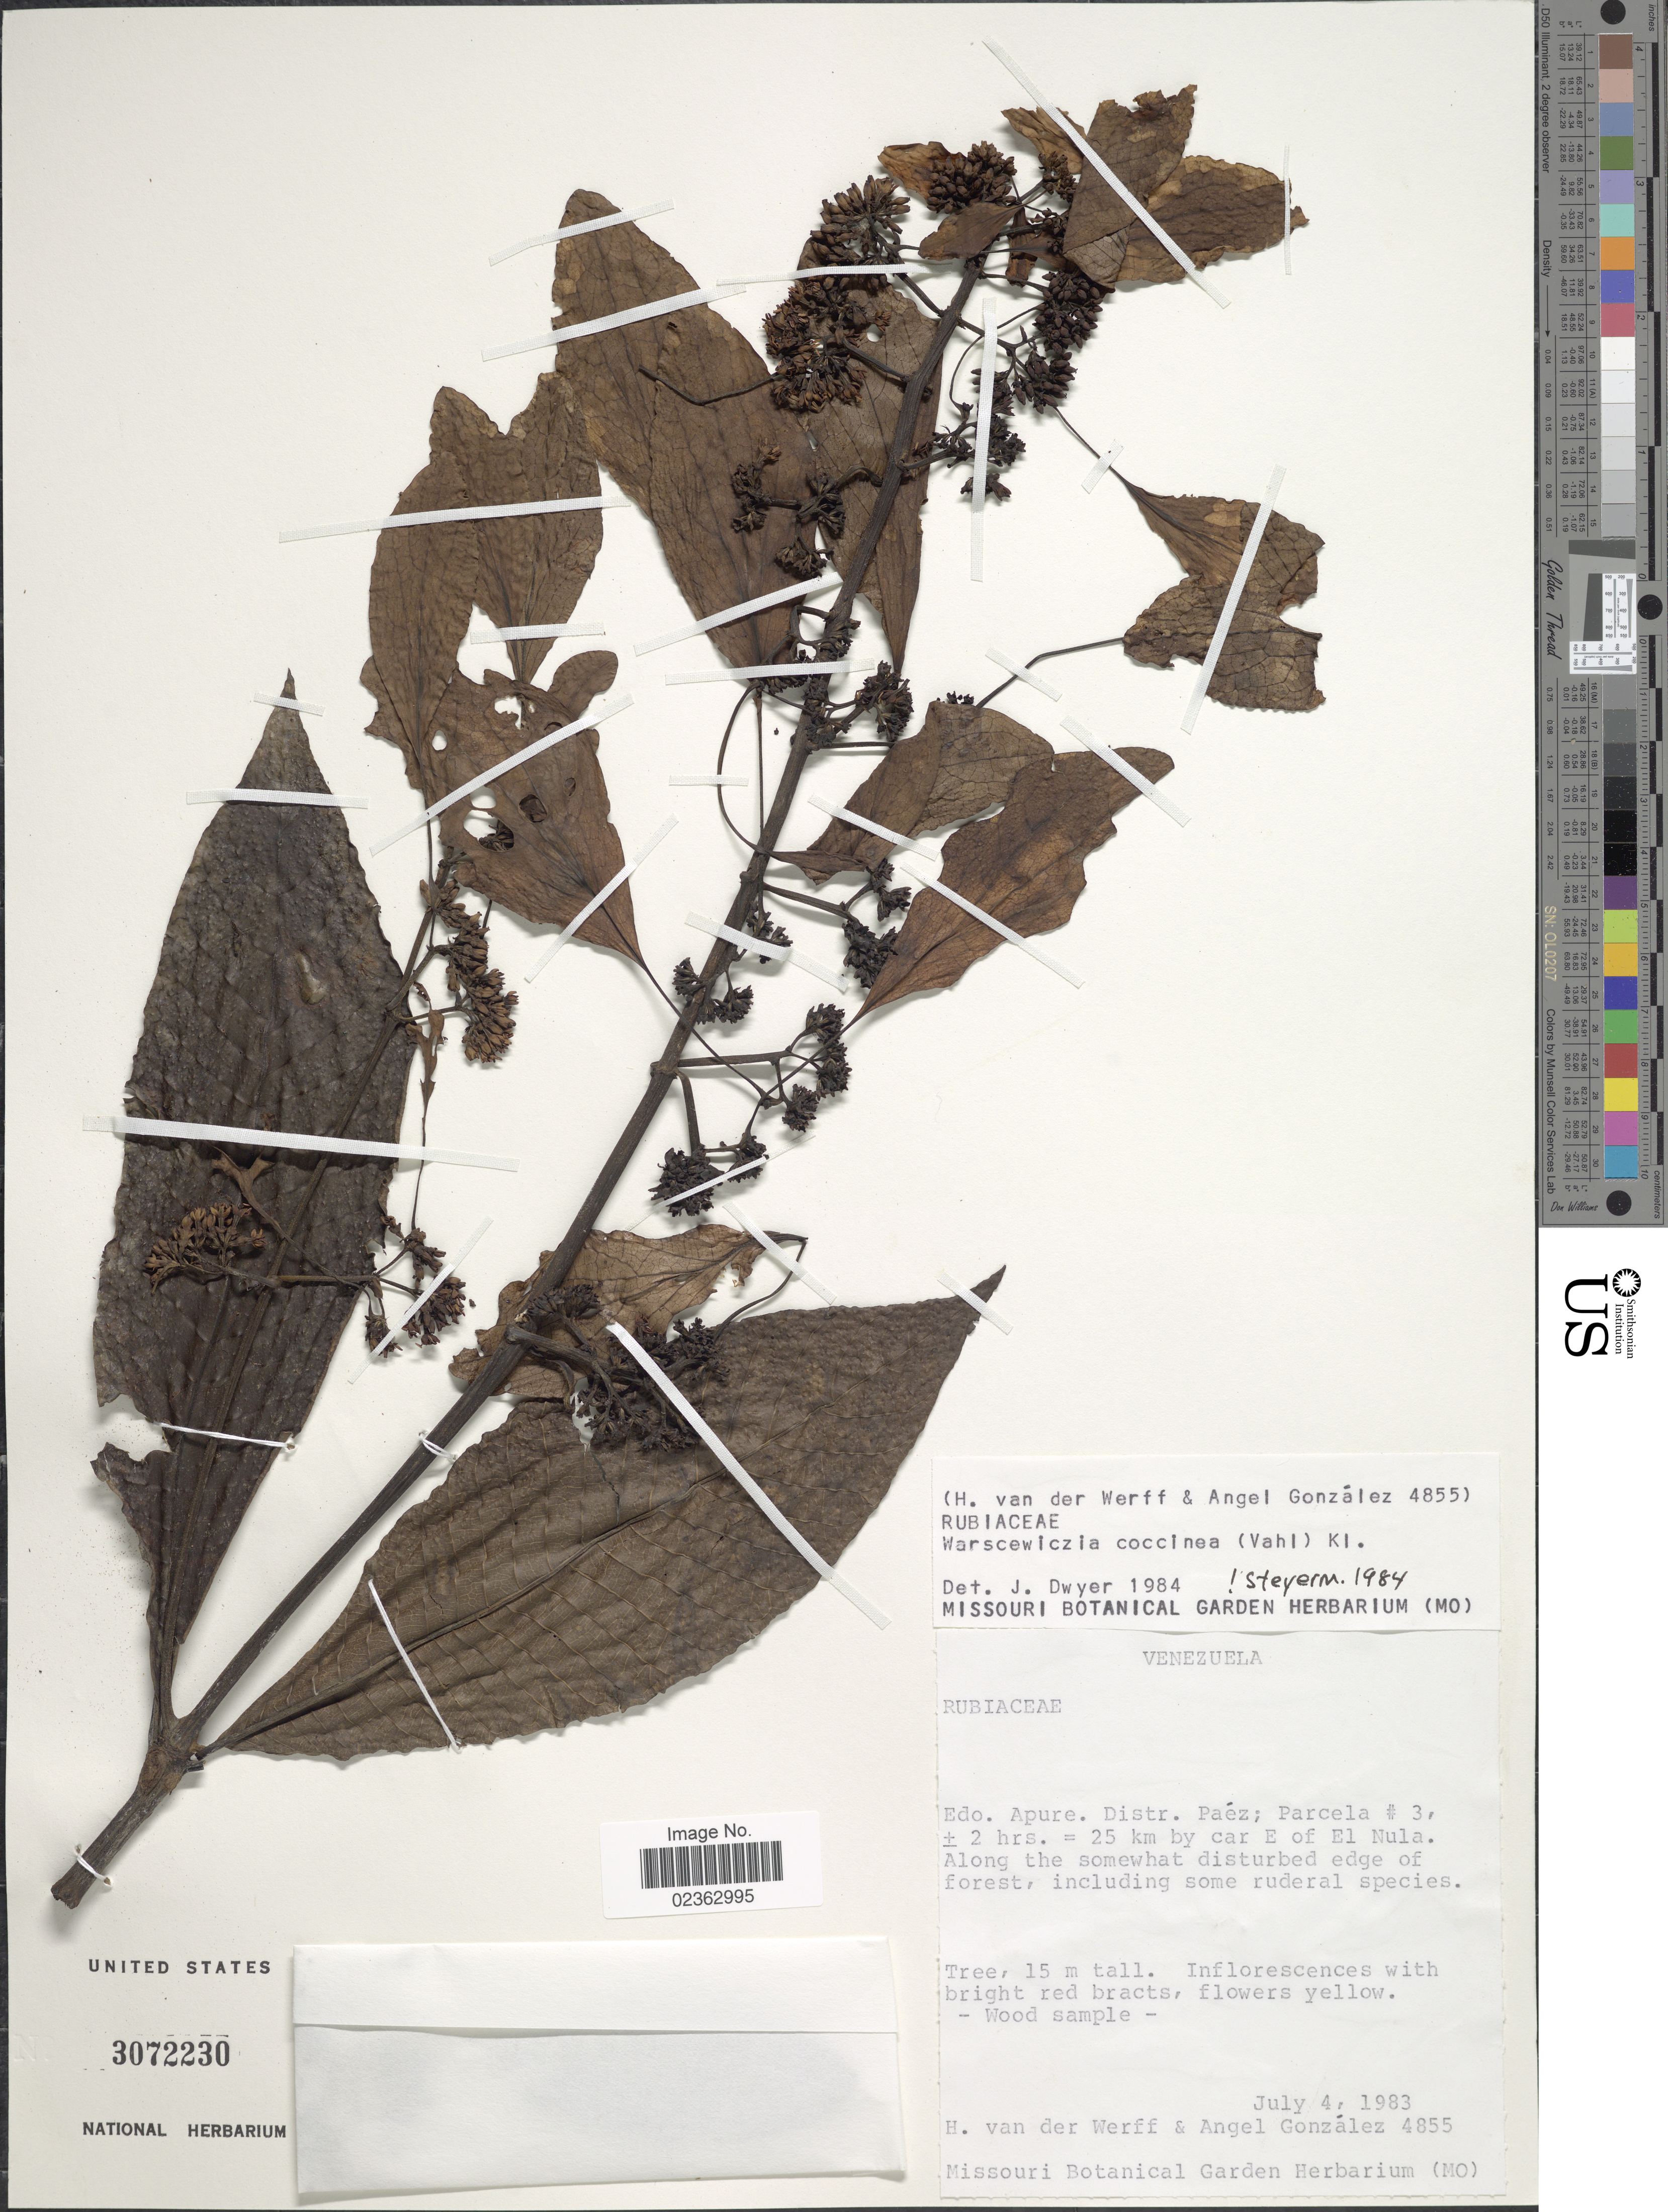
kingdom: Plantae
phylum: Tracheophyta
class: Magnoliopsida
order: Gentianales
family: Rubiaceae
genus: Warszewiczia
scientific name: Warszewiczia coccinea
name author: (Vahl) Klotzsch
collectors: H. van der Werff & A. C. González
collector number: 4855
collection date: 1983-07-04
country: Venezuela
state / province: Apure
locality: Distr. Paez; Parcela #3m +/- 2 hrs. = 25 km by car E of El Nula, along the somewhat disturbed edge of forest.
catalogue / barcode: US 3072230